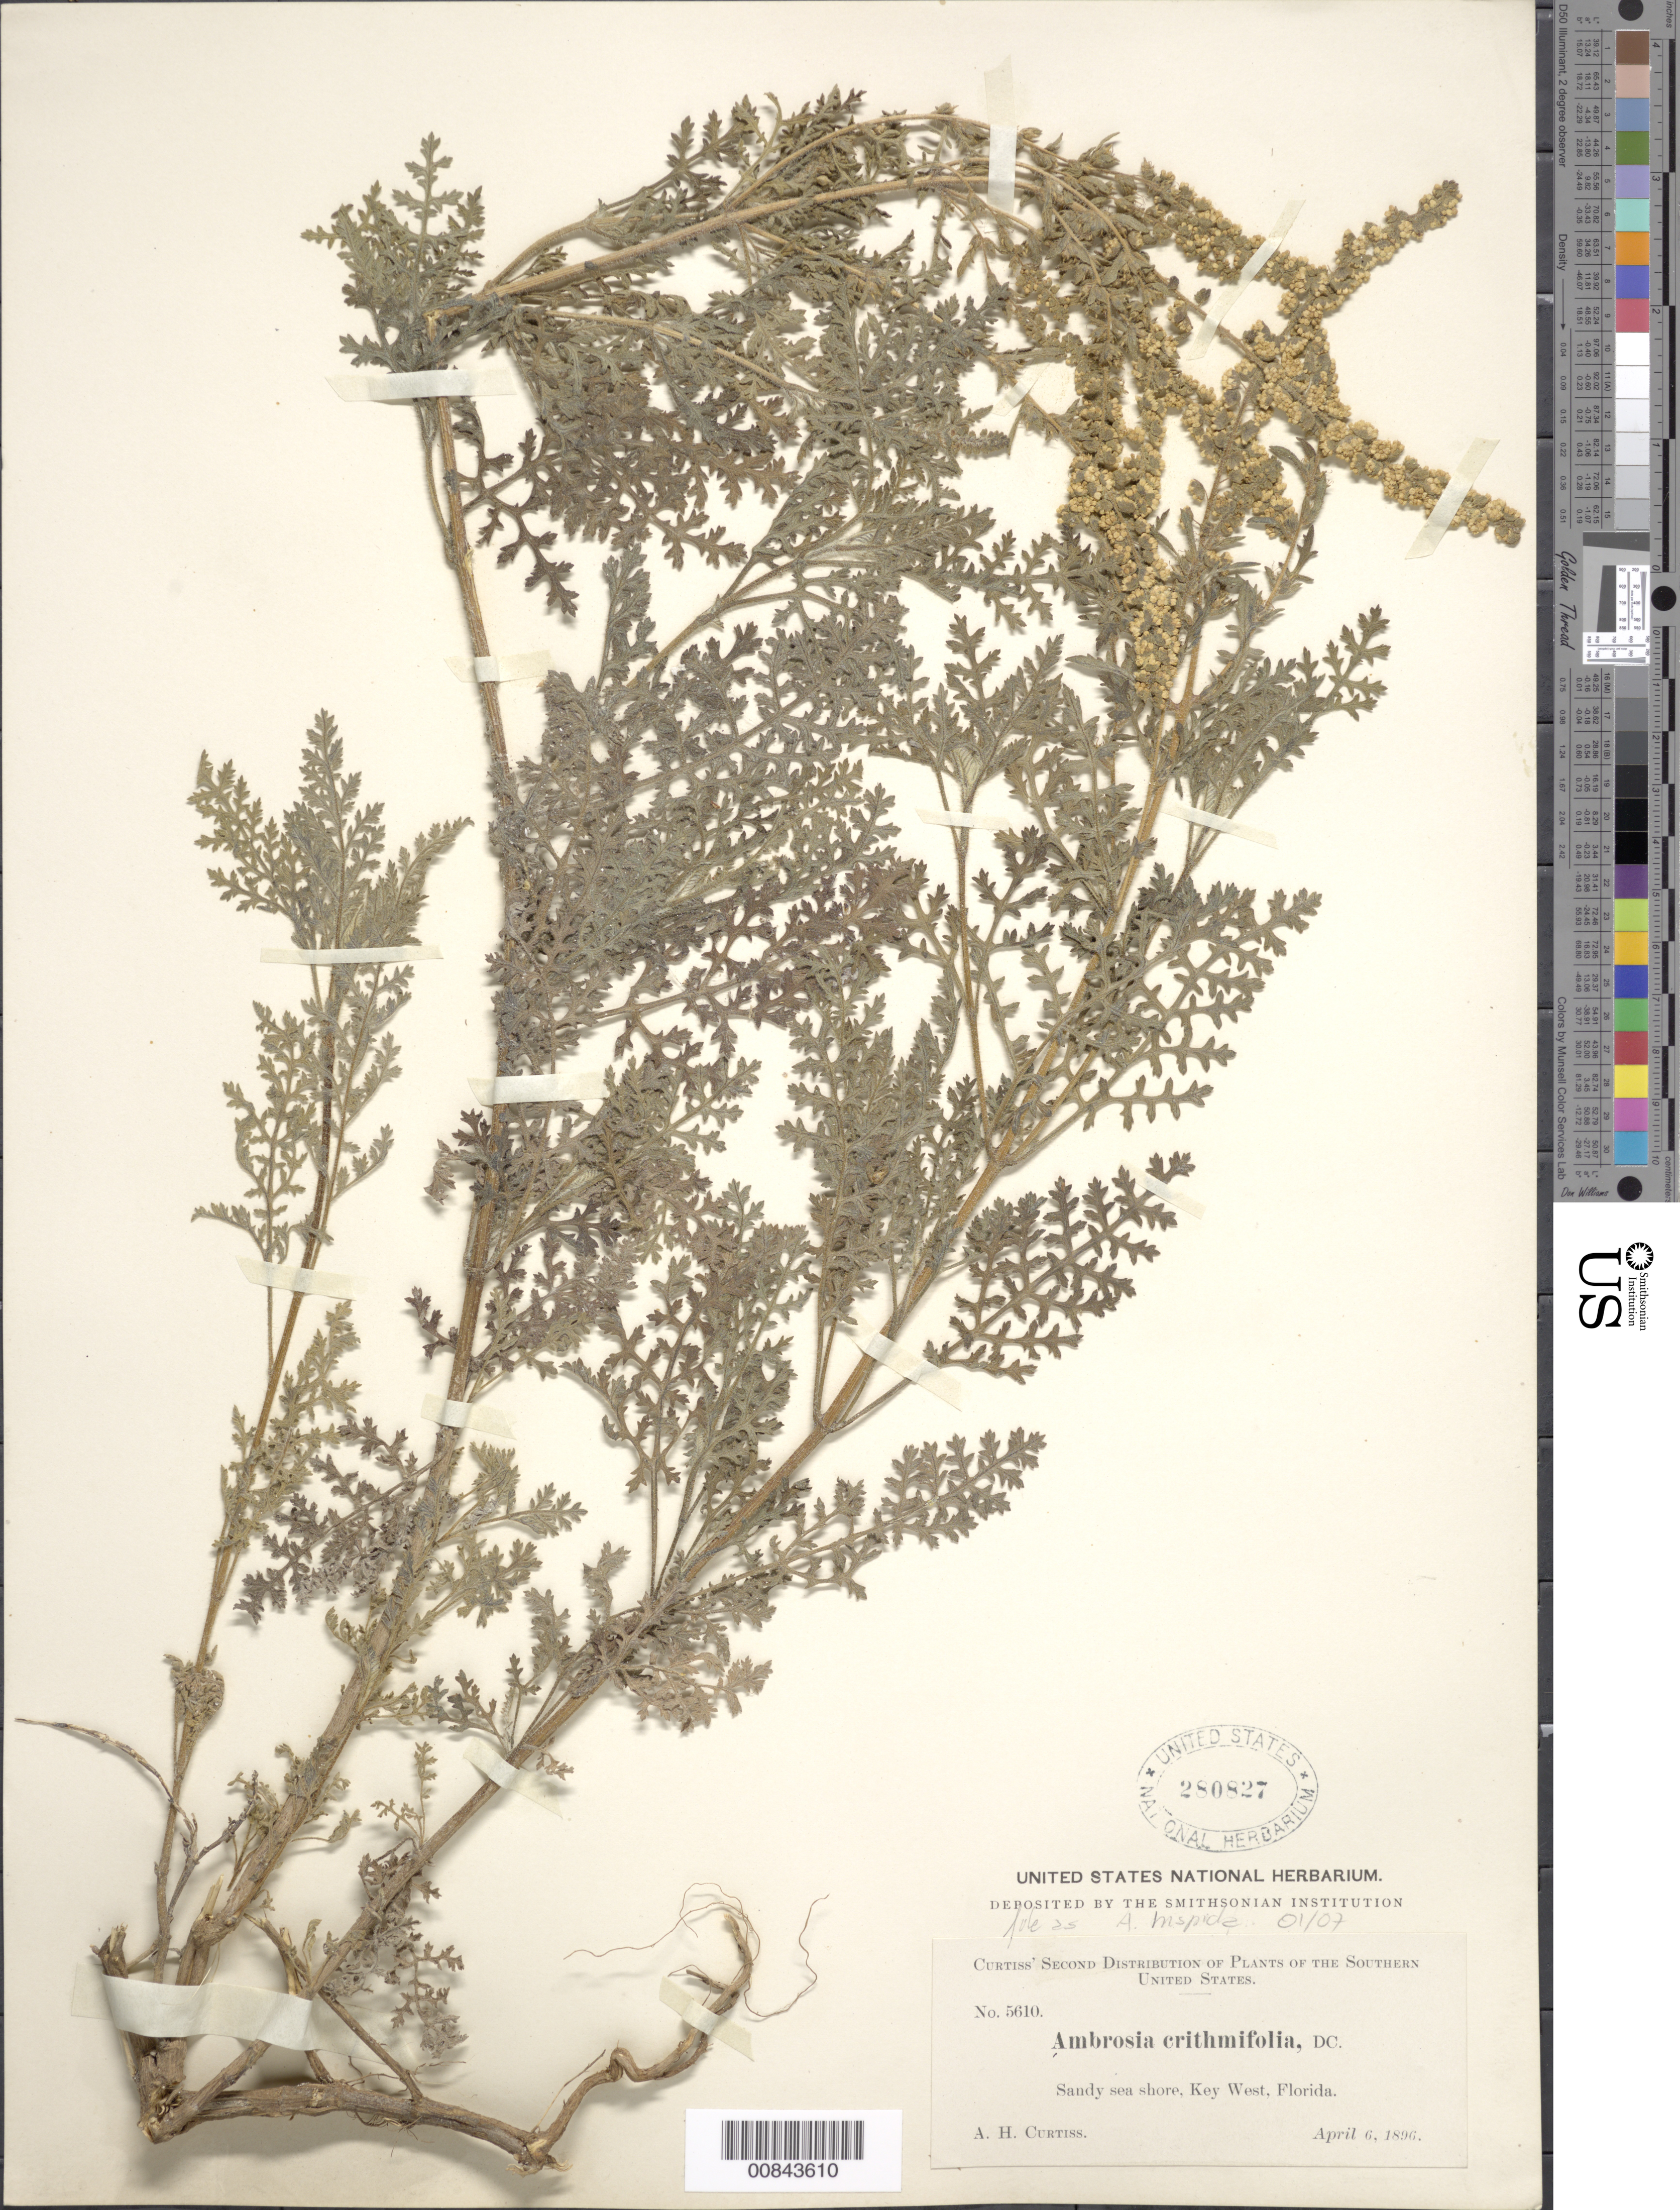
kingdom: Plantae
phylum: Tracheophyta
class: Magnoliopsida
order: Asterales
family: Asteraceae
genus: Ambrosia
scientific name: Ambrosia hispida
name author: Pursh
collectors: A. H. Curtiss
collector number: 5610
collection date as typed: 06 Apr 1896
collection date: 1896-04-06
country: United States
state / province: Florida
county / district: Monroe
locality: Key West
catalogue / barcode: US 280827